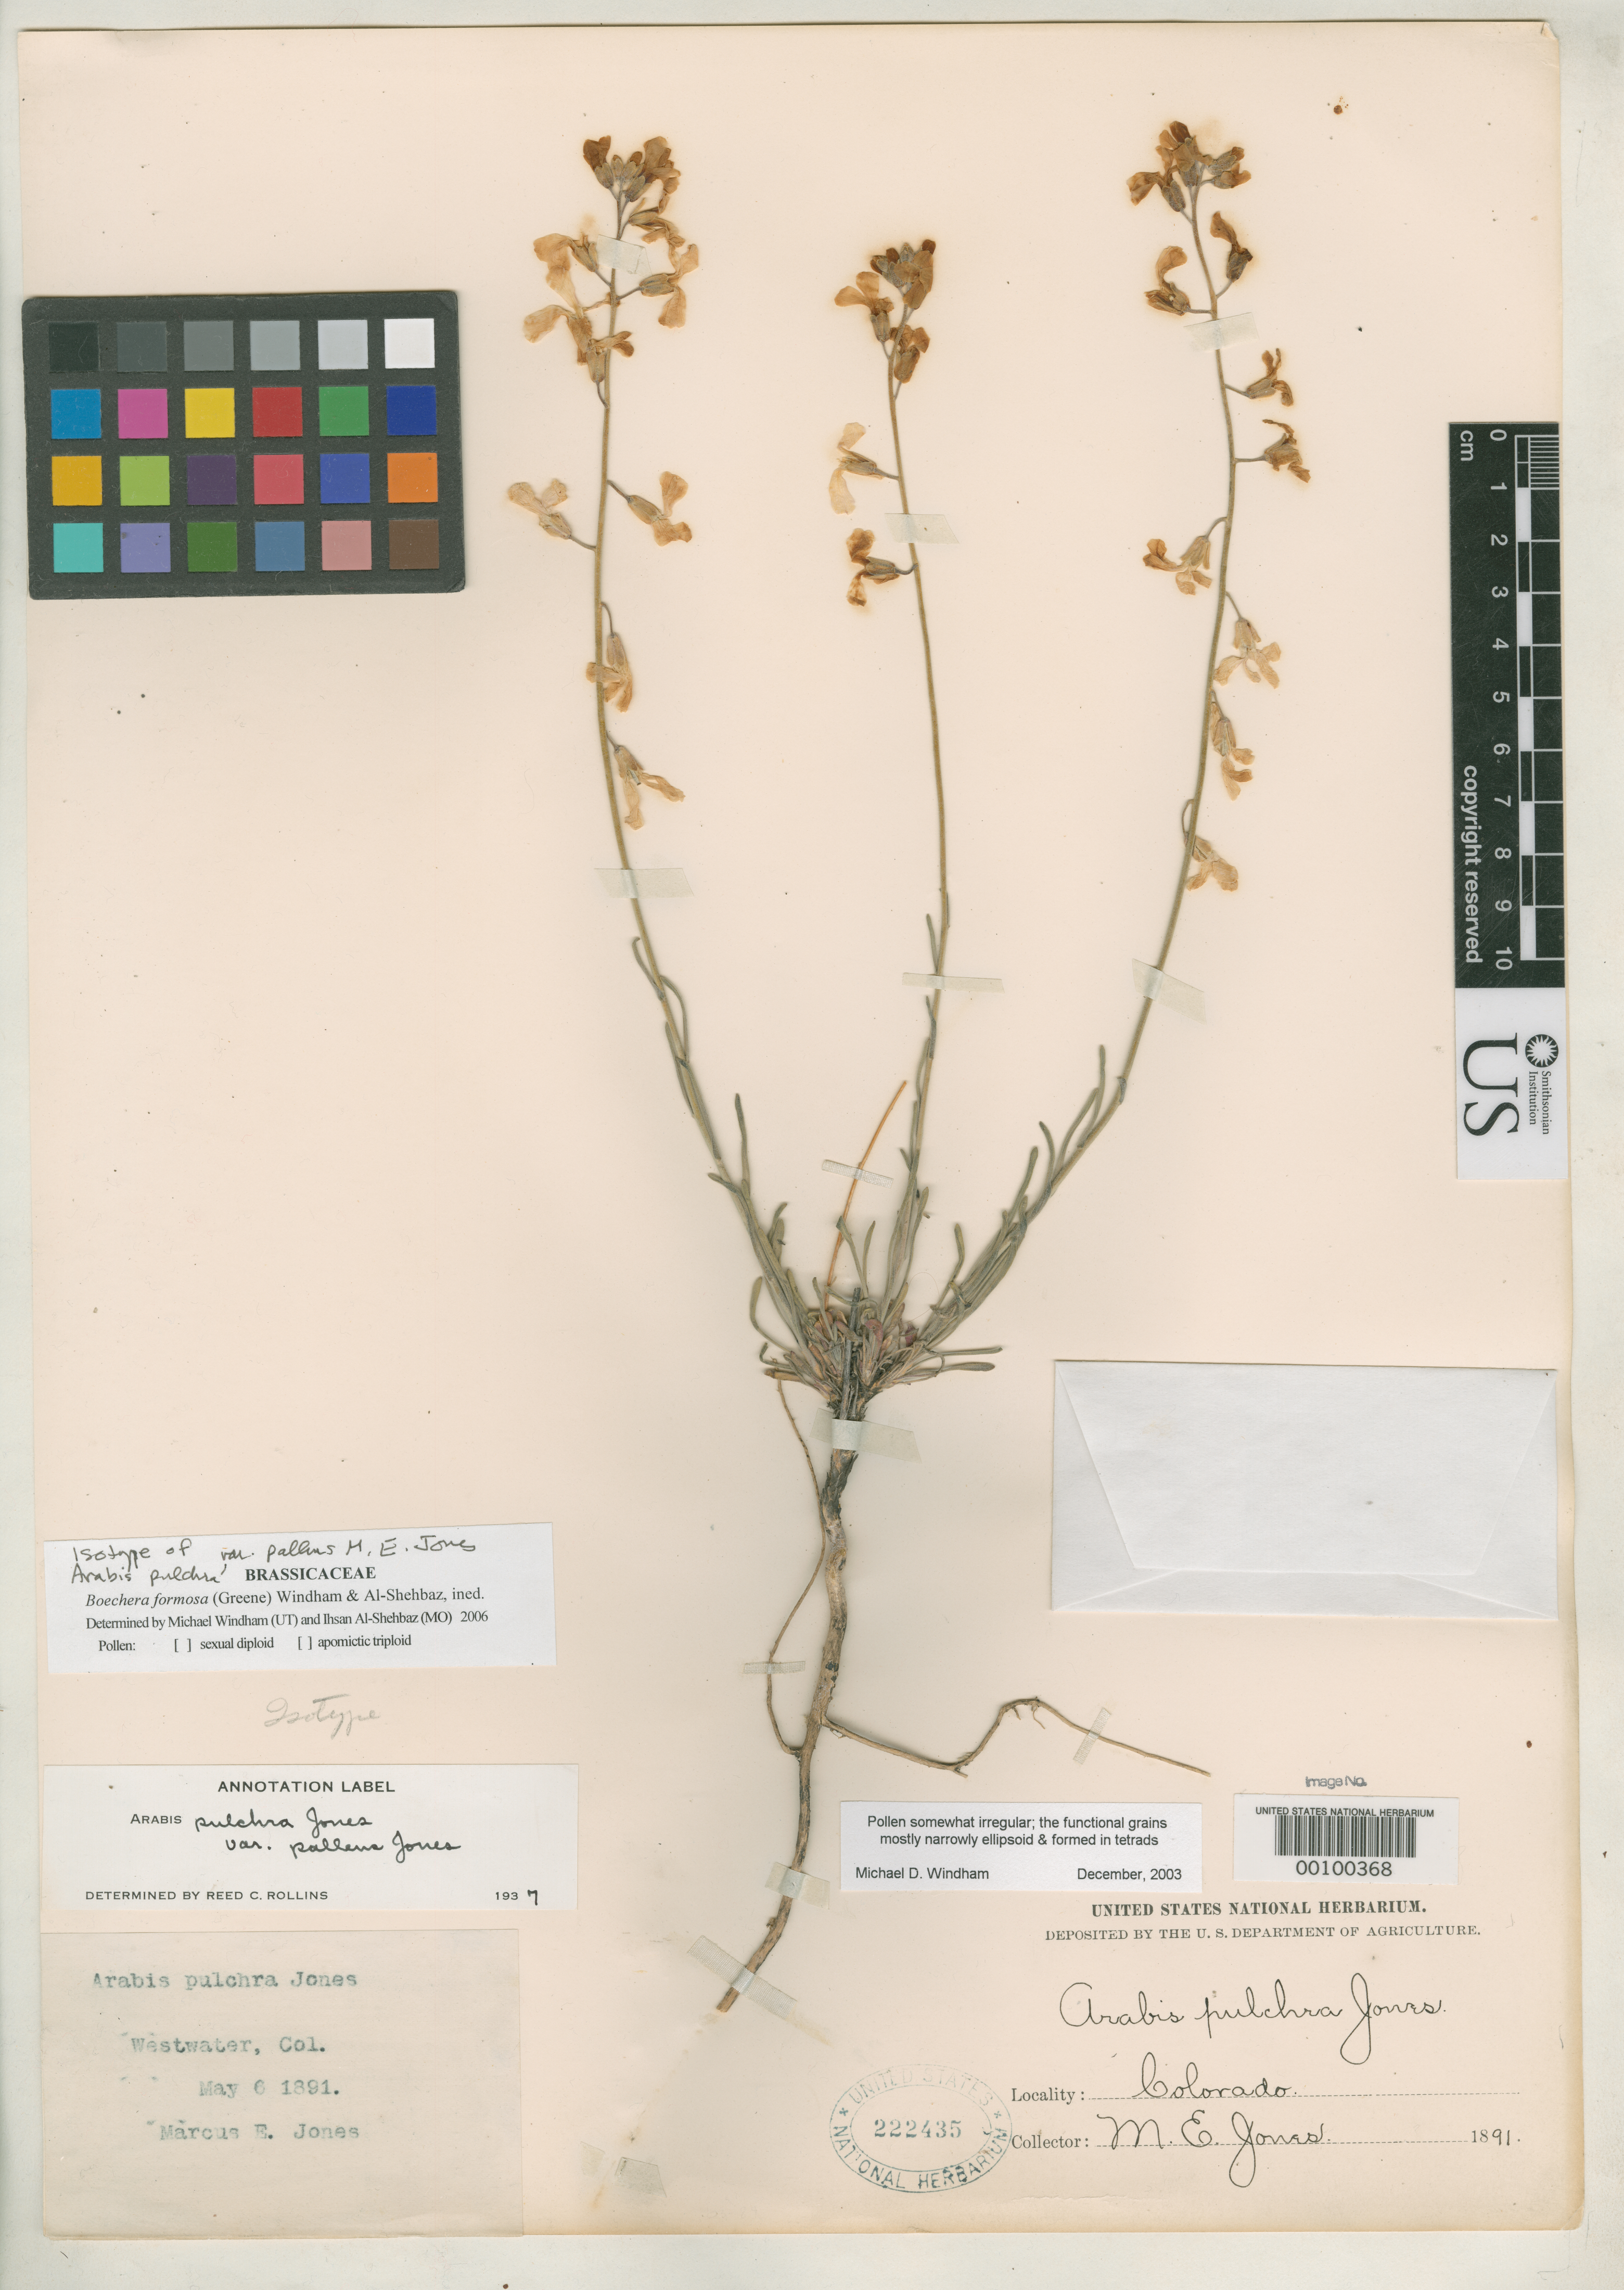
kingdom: Plantae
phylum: Tracheophyta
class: Magnoliopsida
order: Brassicales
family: Brassicaceae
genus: Arabis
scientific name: Arabis pulchra var. pallens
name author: M.E. Jones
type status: Isotype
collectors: M. E. Jones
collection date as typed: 06 May 1891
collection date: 1891-05-06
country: United States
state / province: Colorado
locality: Wast Water.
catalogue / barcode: US 222435